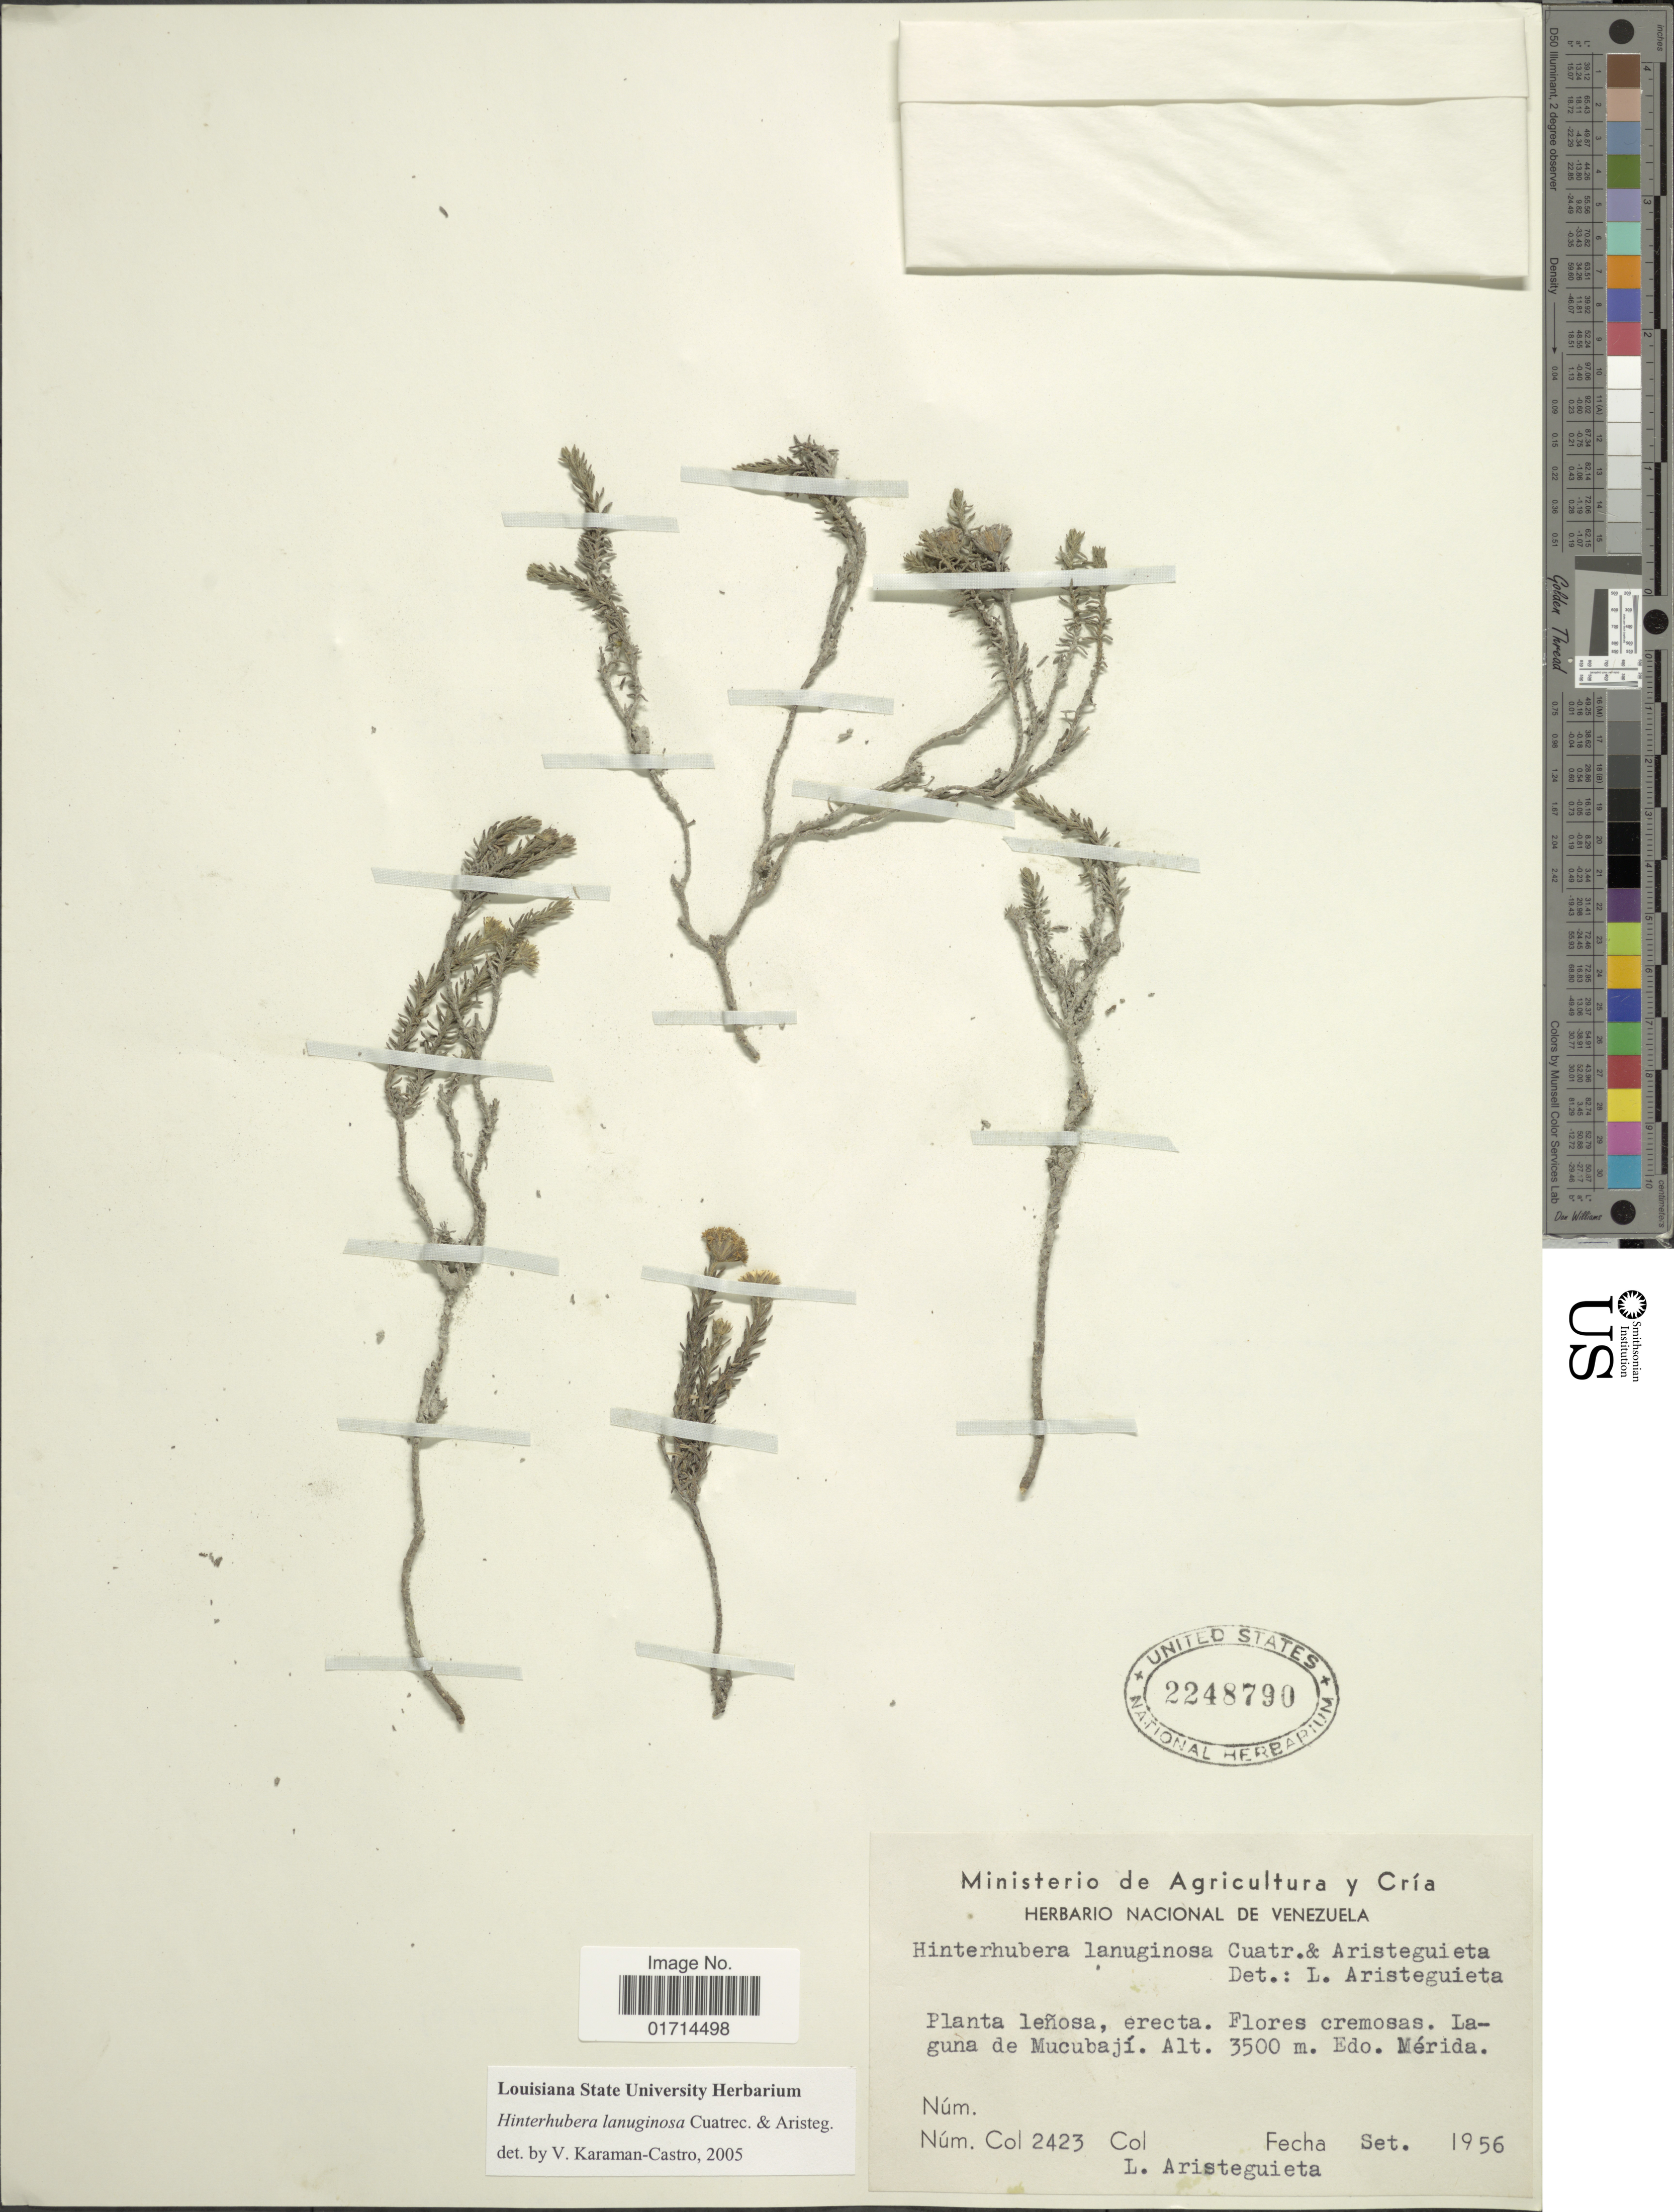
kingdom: Plantae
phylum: Tracheophyta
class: Magnoliopsida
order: Asterales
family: Asteraceae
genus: Hinterhubera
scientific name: Hinterhubera lanuginosa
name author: Cuatrec. & Aristeg.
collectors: L. Aristeguieta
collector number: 2423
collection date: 1956-09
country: Venezuela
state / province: Mérida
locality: Laguna de Mucubaji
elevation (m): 3500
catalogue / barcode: US 2248790